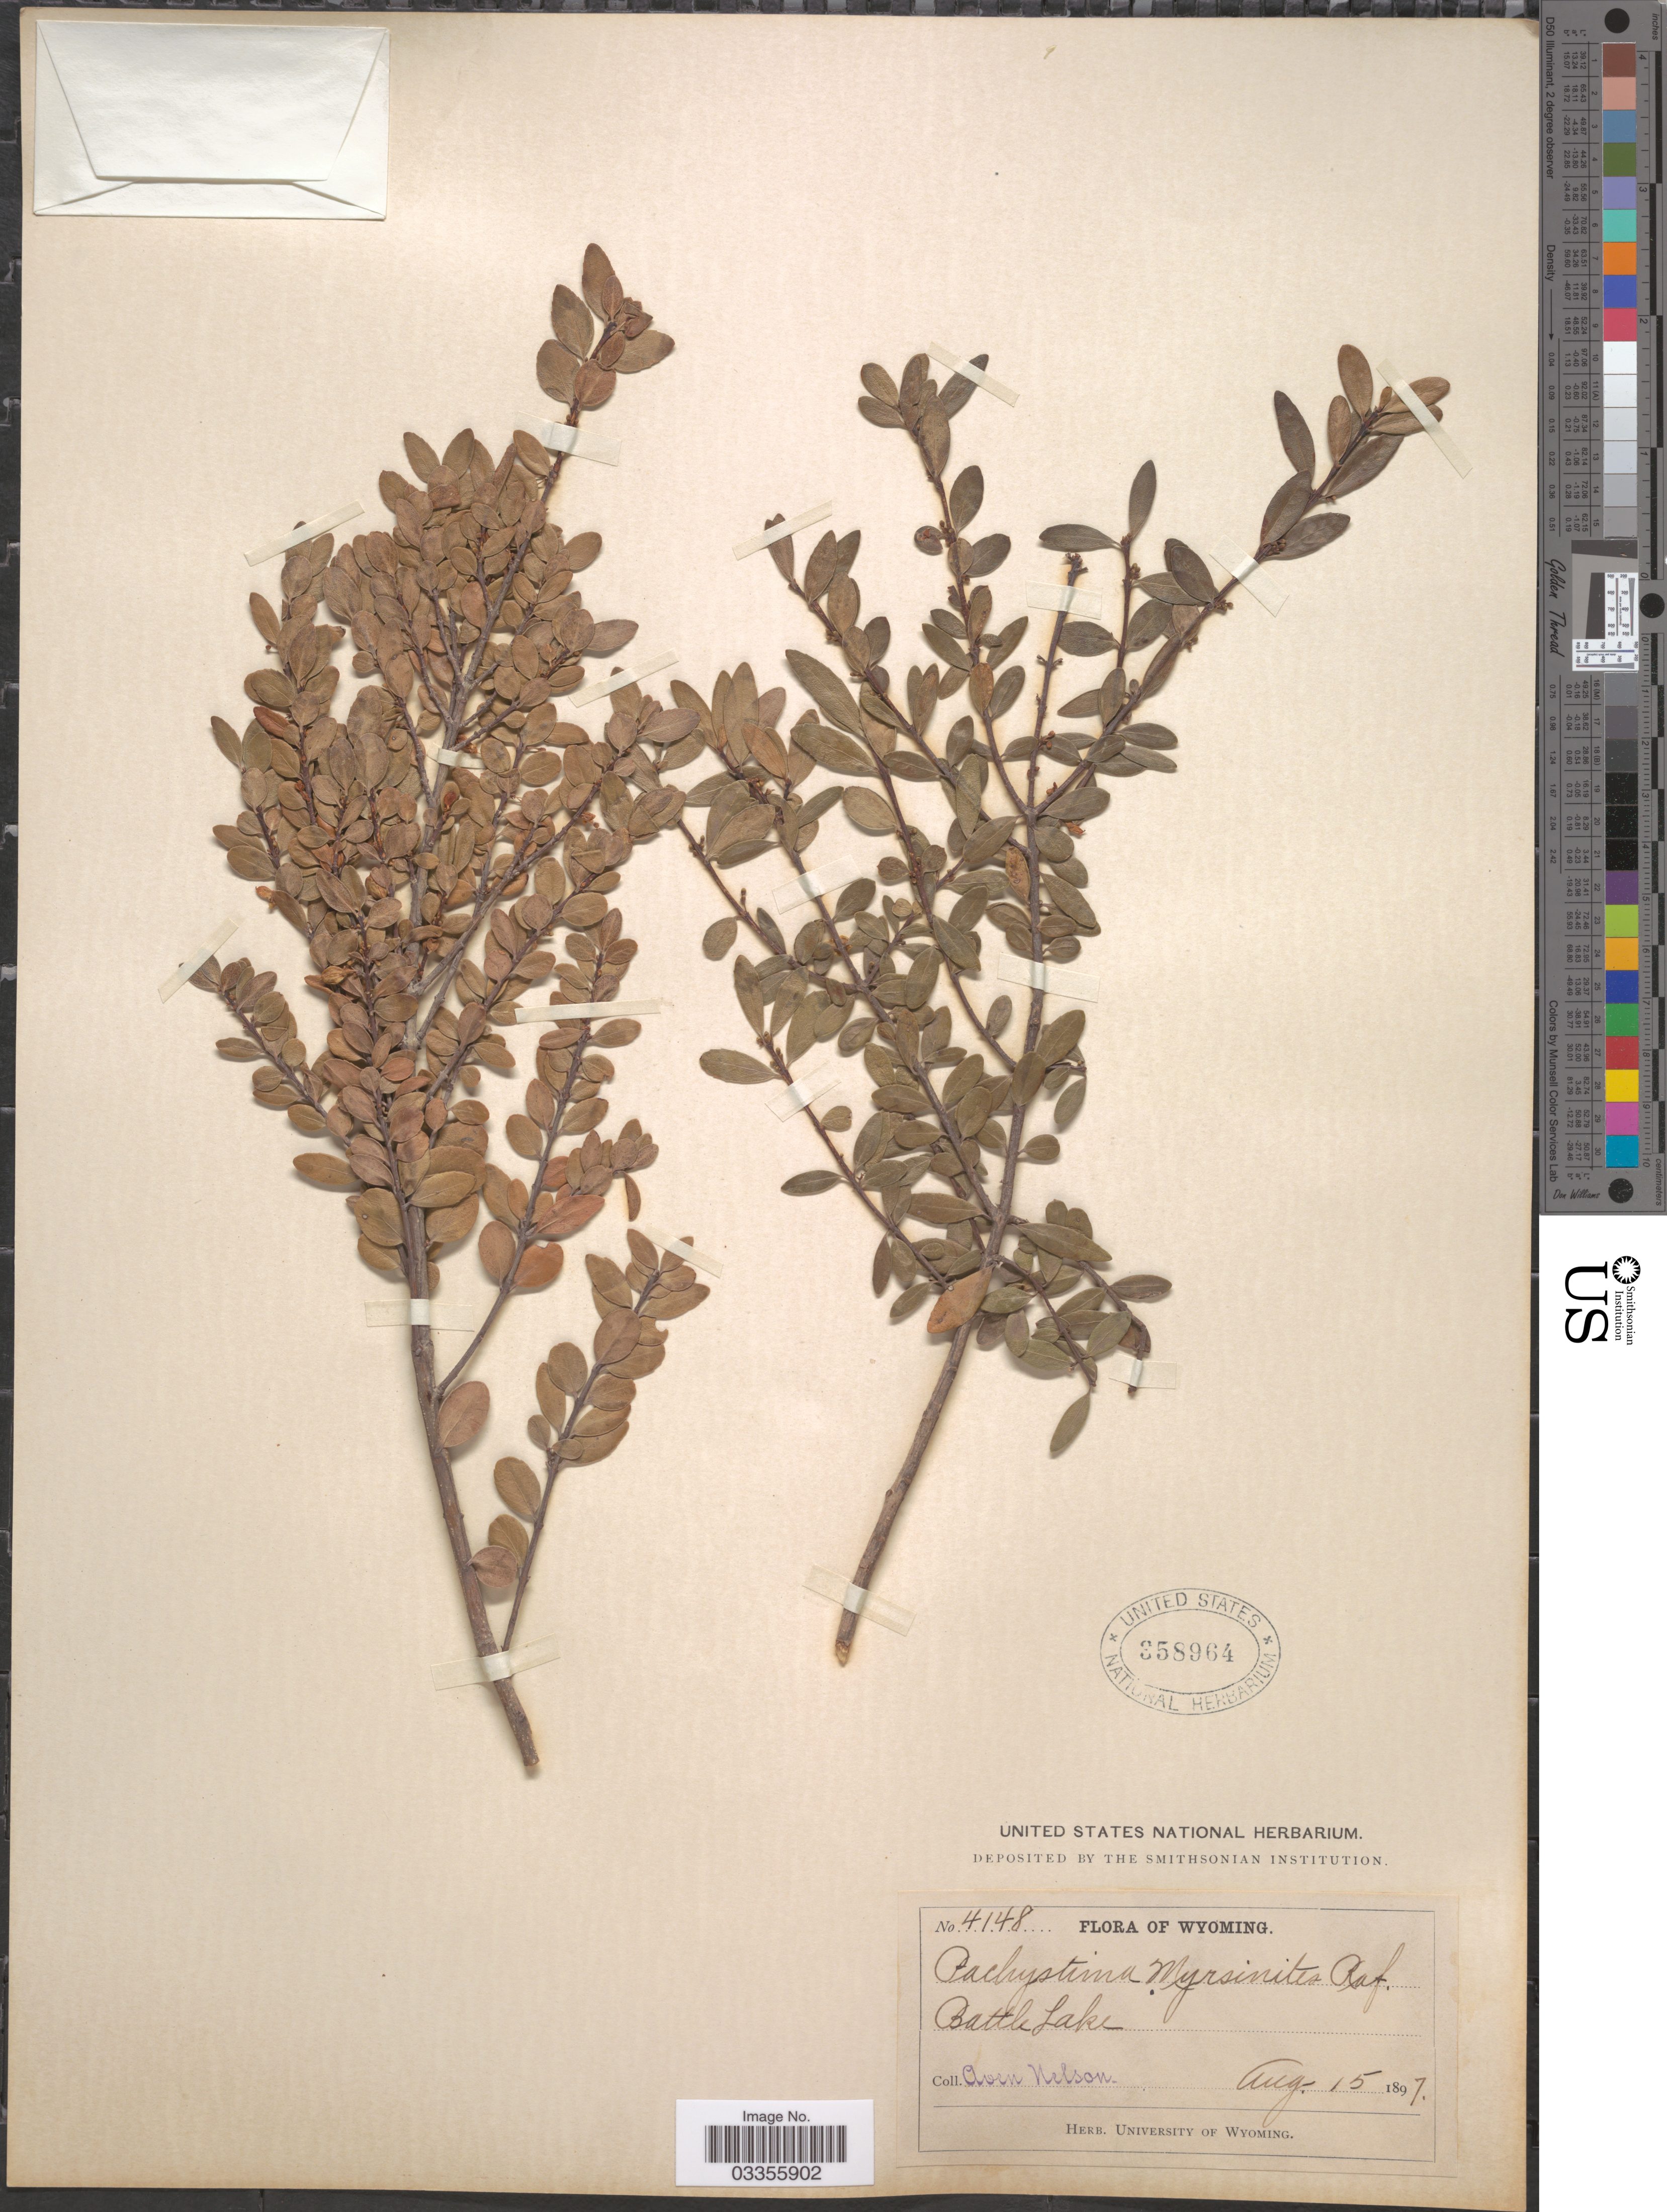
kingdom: Plantae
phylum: Tracheophyta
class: Magnoliopsida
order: Celastrales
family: Celastraceae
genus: Paxistima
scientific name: Paxistima myrsinites subsp. myrsinites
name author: (Pursh) Raf.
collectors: A. Nelson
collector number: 4148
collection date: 1897-08-15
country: United States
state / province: Wyoming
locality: Battle Lake.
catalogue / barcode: US 358964